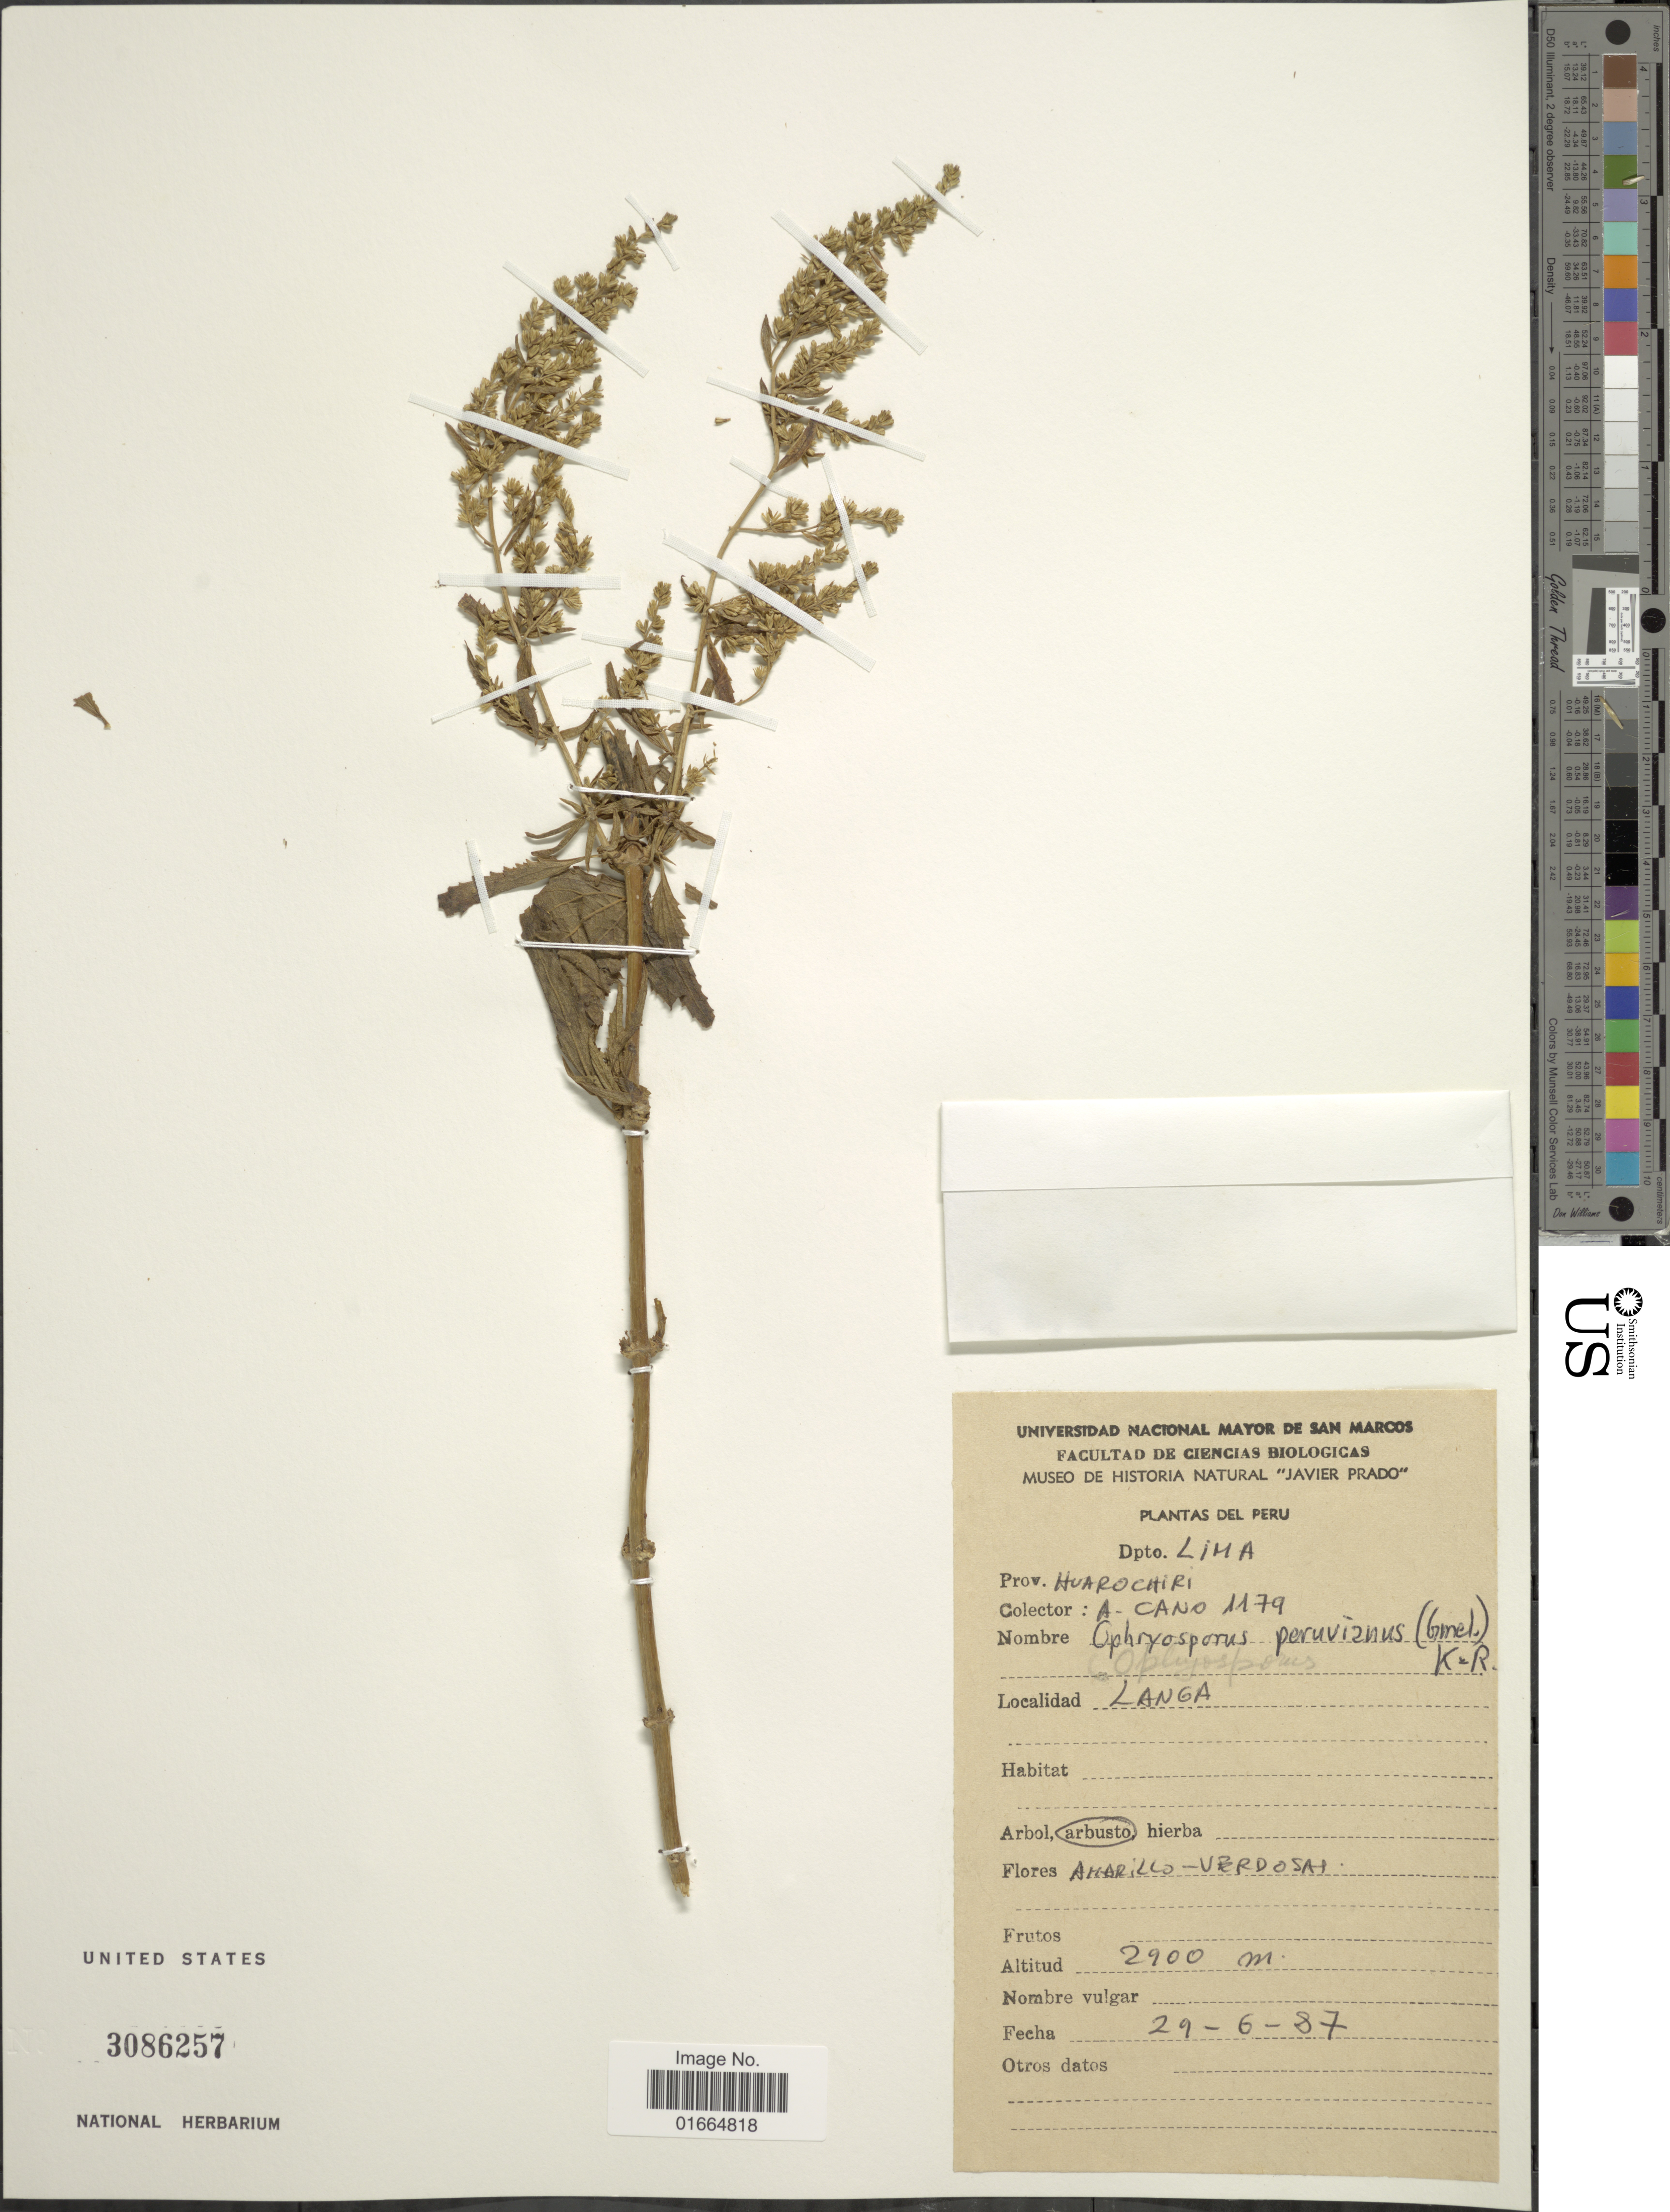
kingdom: Plantae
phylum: Tracheophyta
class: Magnoliopsida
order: Asterales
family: Asteraceae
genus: Ophryosporus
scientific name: Ophryosporus peruvianus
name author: (J.F. Gmel.) R.M. King & H. Rob.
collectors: A. Cano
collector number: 1179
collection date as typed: Transcribed d/m/y: 29/6/87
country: Peru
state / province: Lima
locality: Dpto. Lima. Prov. Huarochiri. Langa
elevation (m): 2900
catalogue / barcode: US 3086257